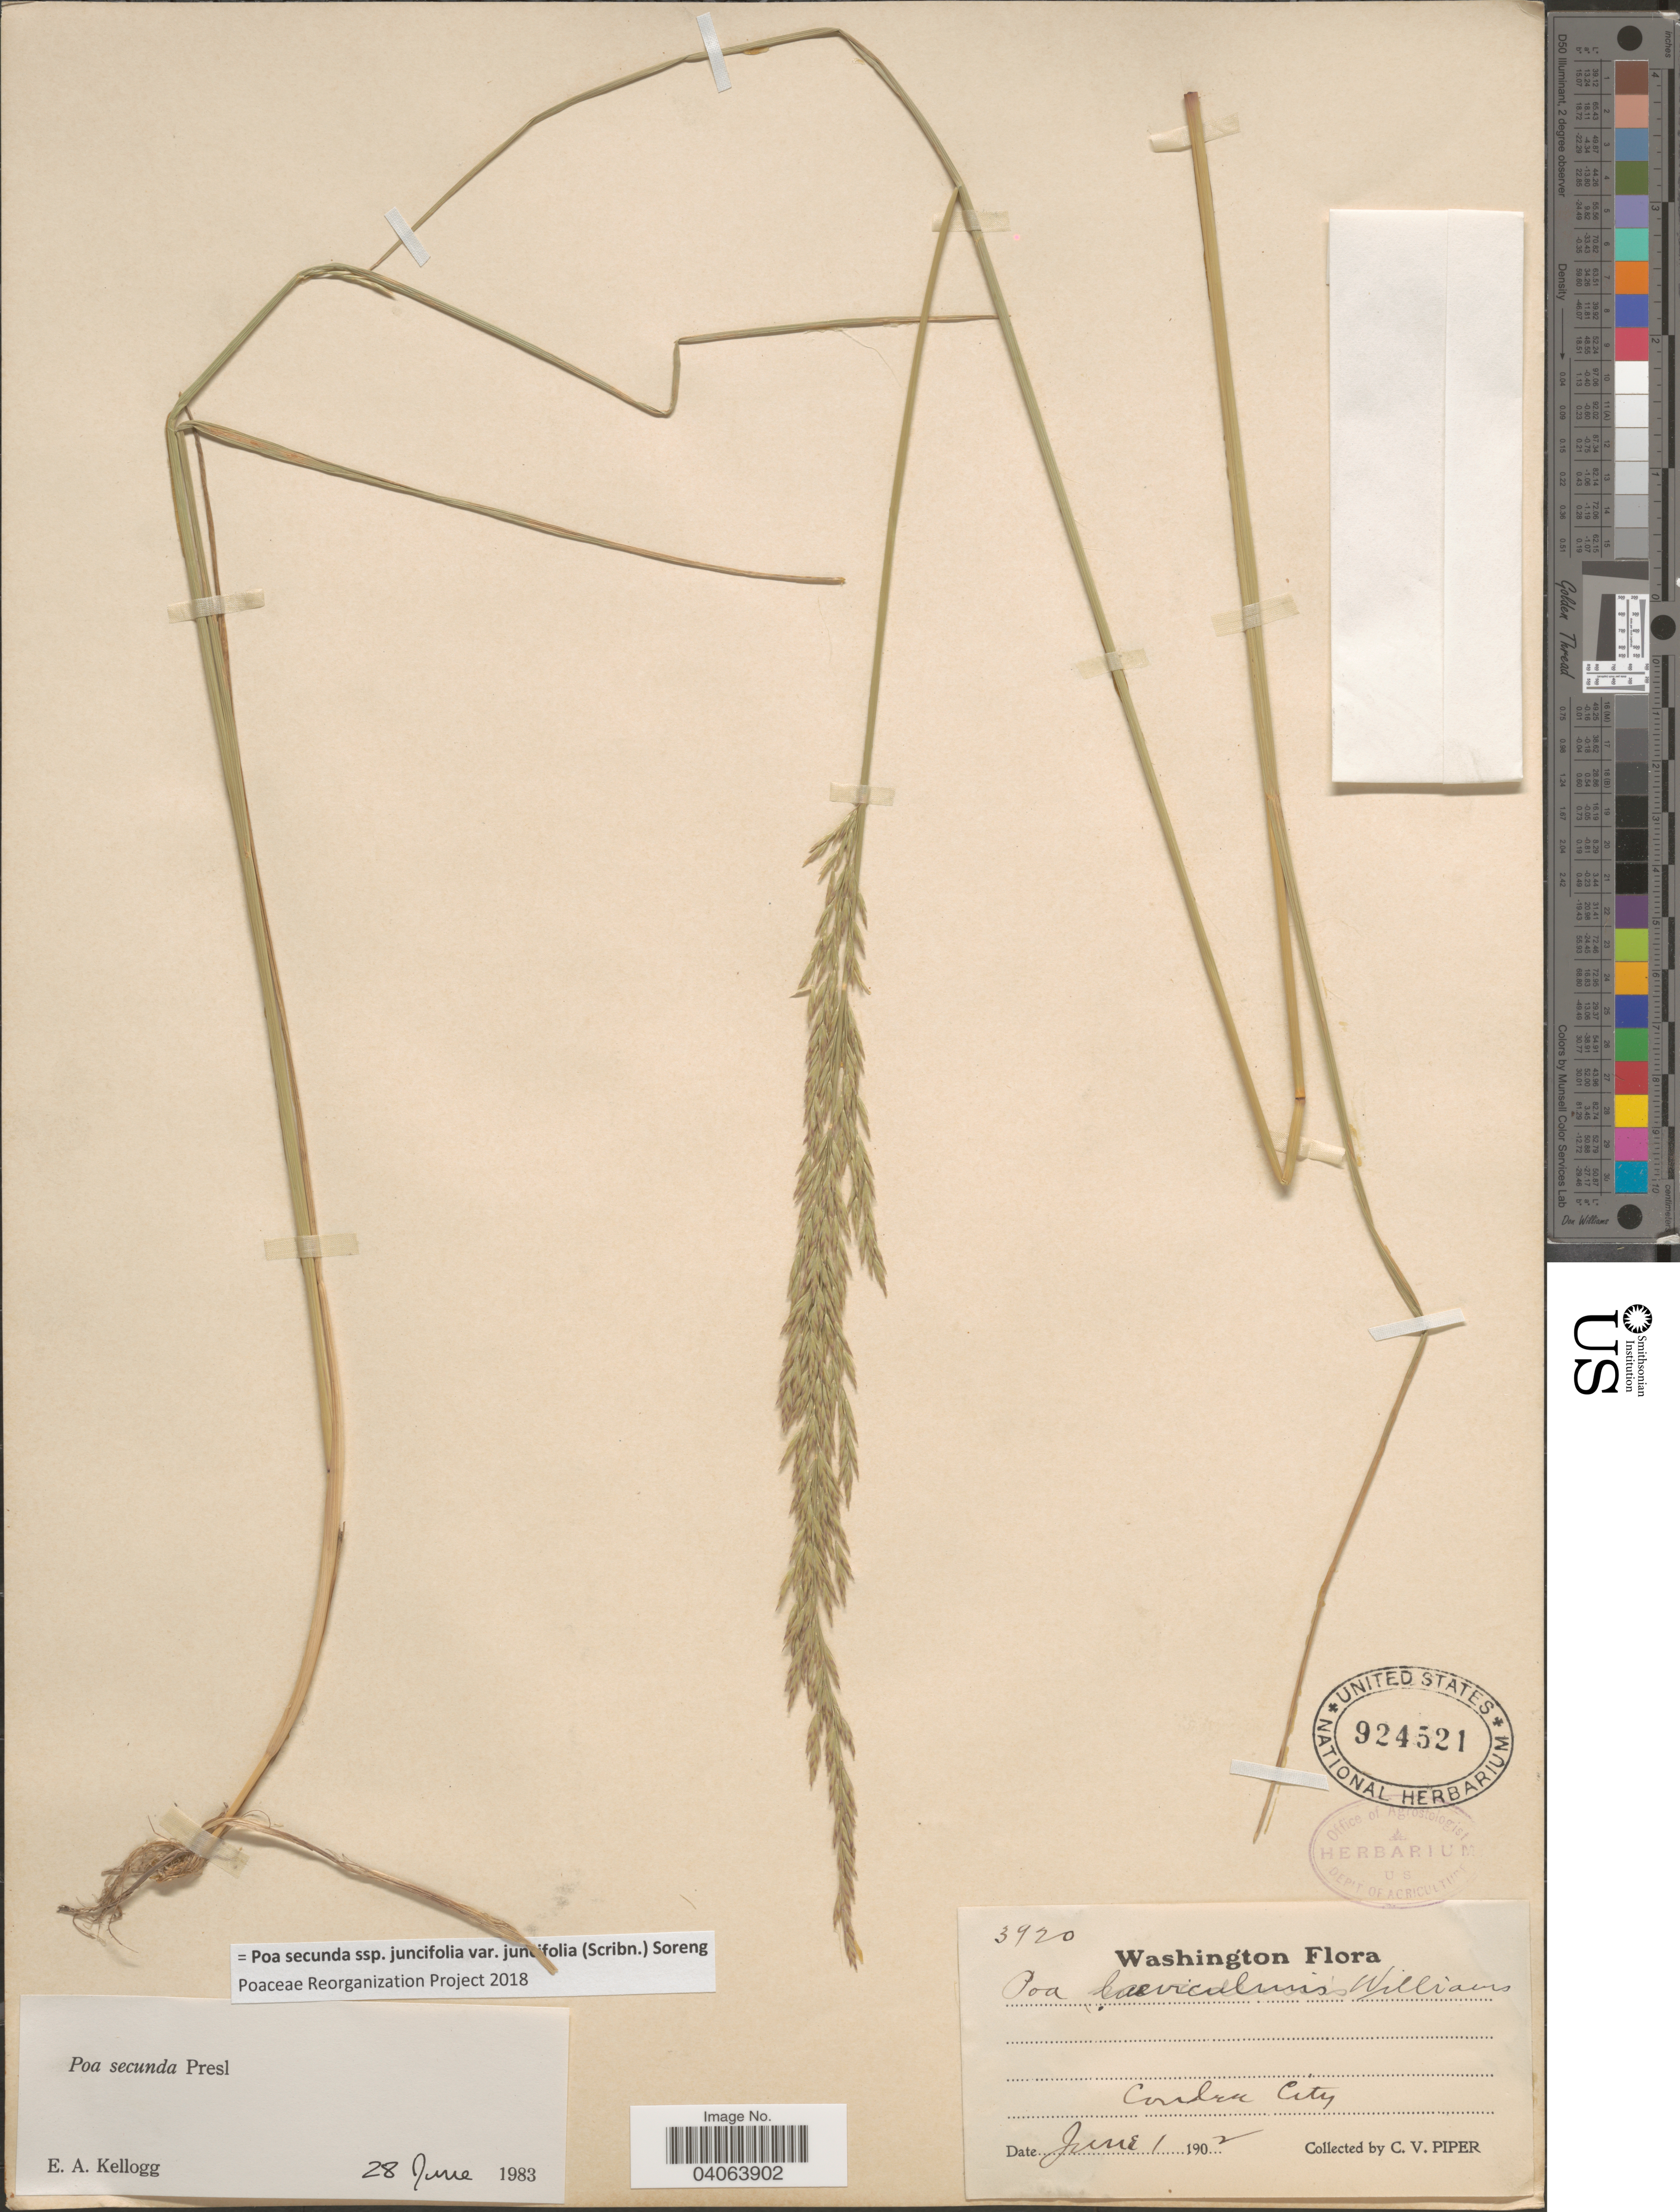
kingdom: Plantae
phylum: Tracheophyta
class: Liliopsida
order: Poales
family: Poaceae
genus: Poa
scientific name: Poa secunda subsp. juncifolia var. juncifolia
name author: (Scribn.) Soreng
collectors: C. V. Piper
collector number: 3920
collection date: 1902-06-01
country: United States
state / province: Washington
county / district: Grant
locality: Coulee City.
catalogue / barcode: US 924521